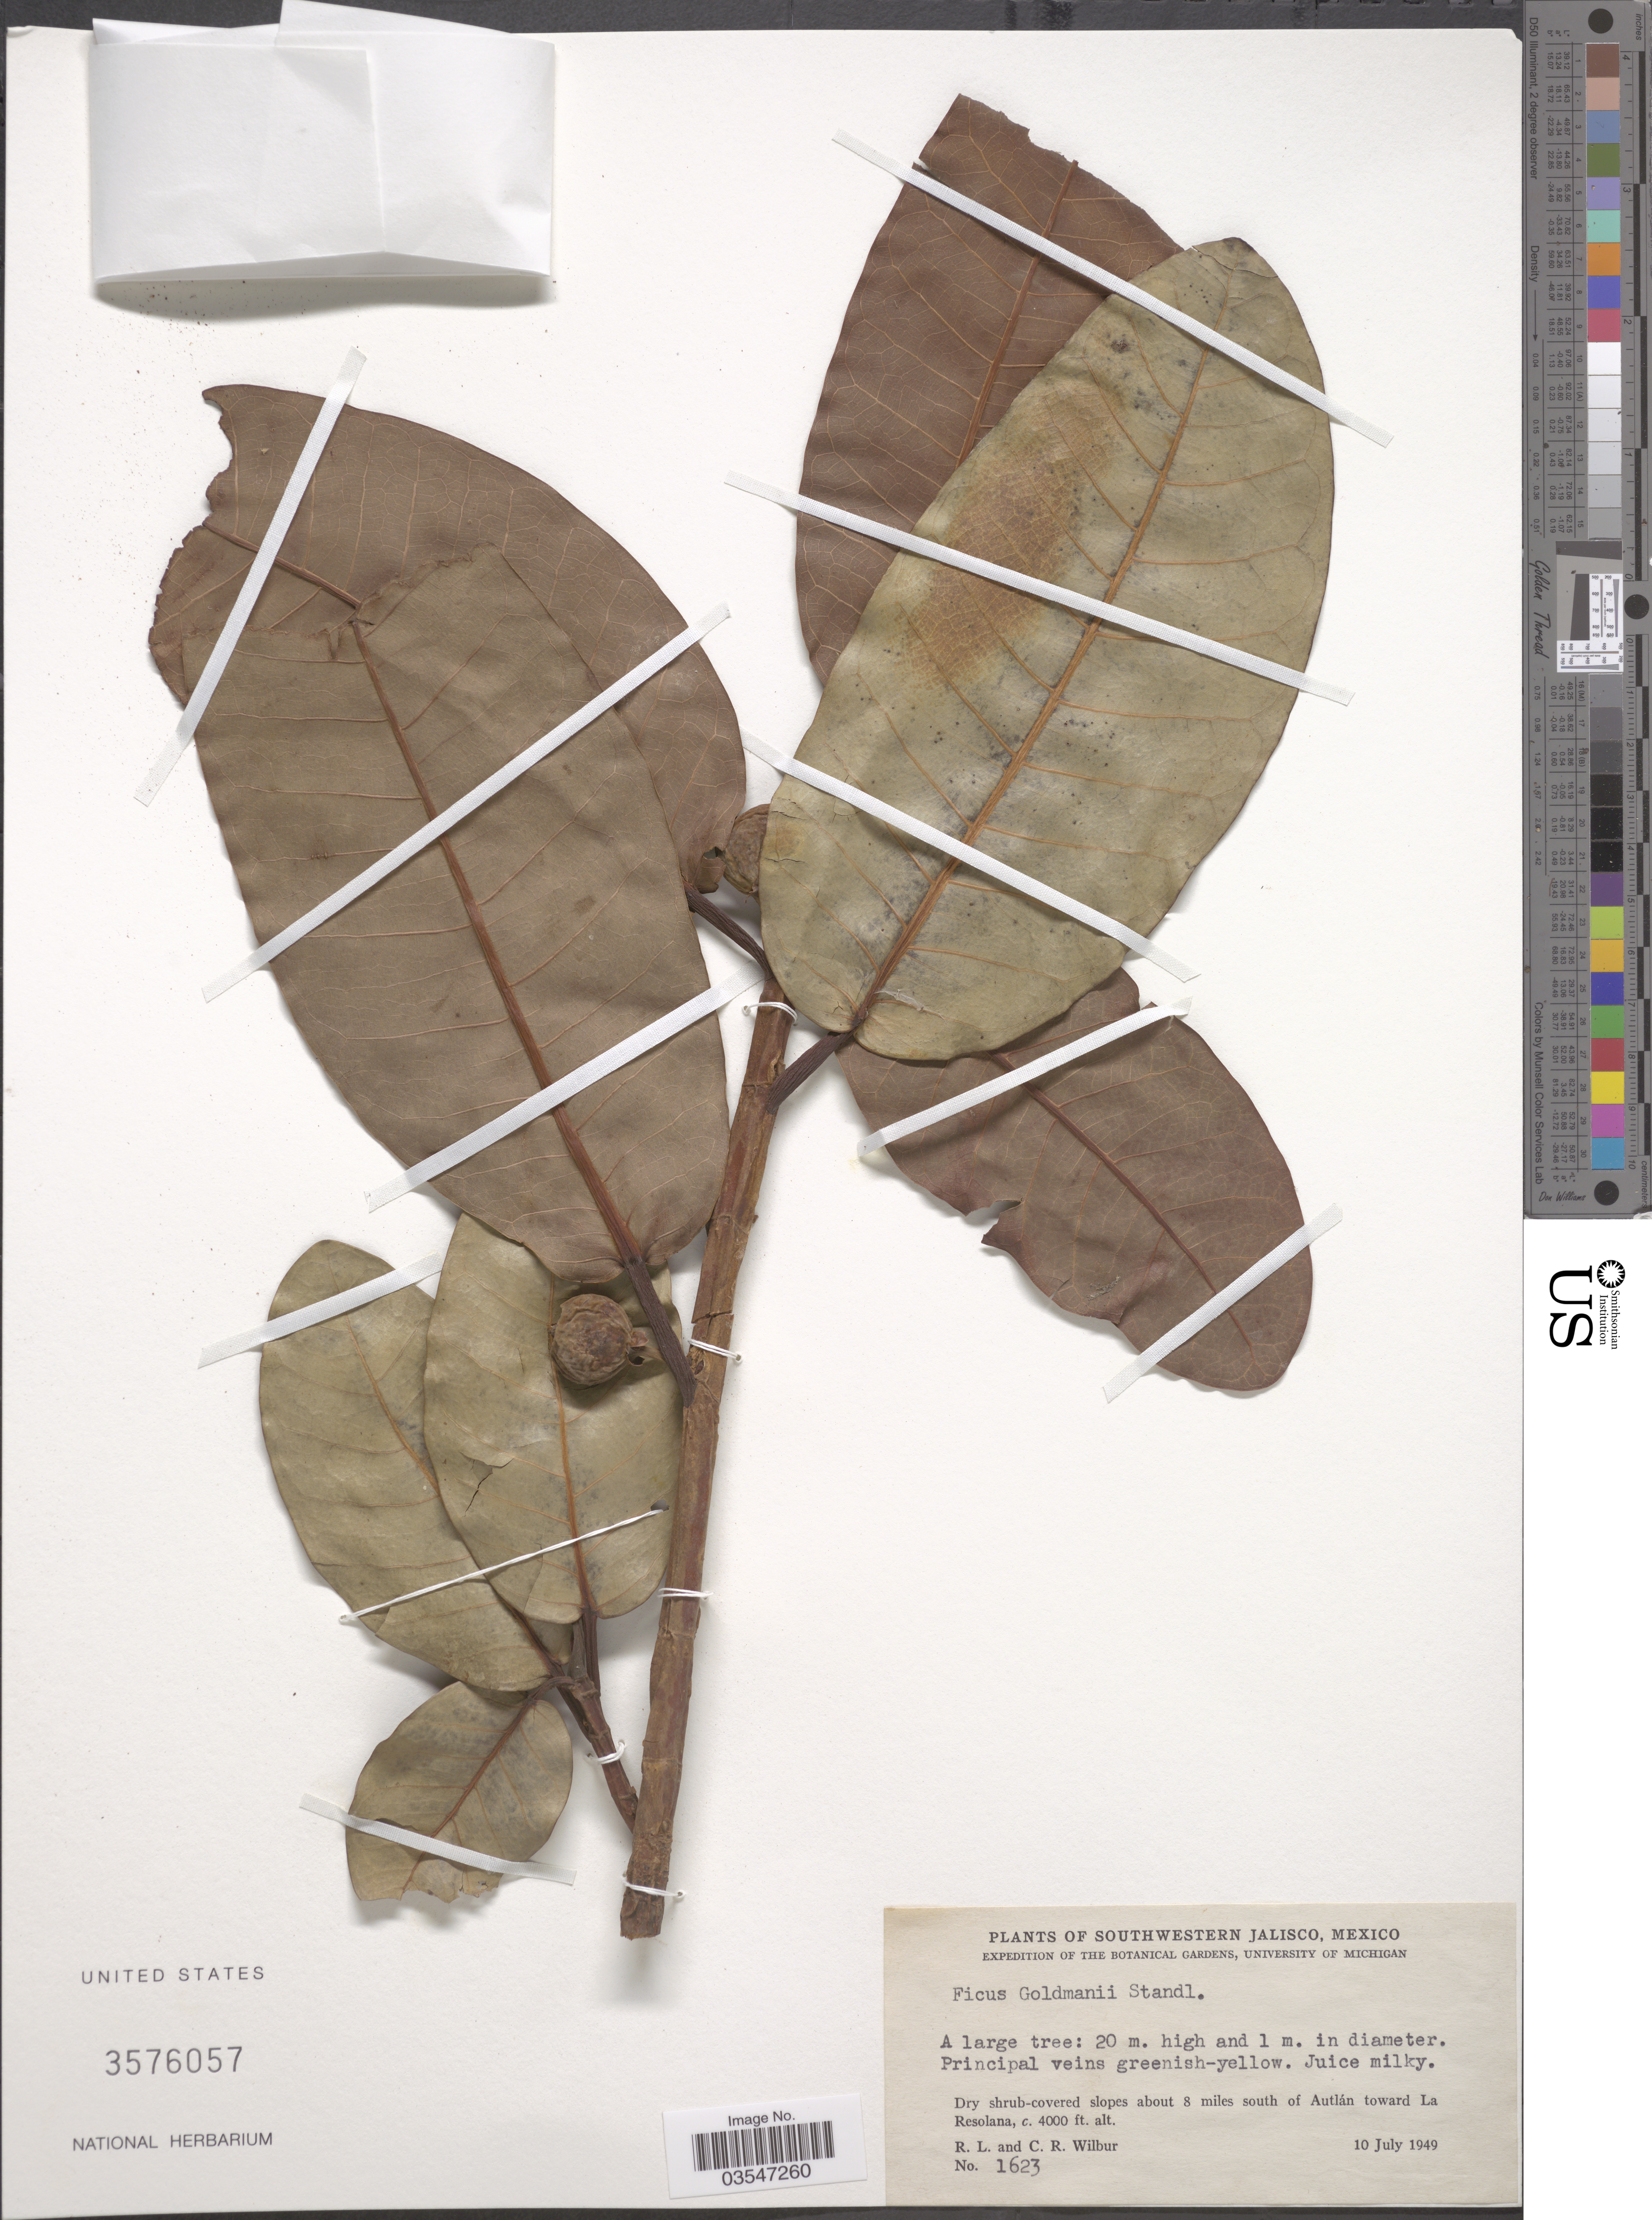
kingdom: Plantae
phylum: Tracheophyta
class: Magnoliopsida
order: Rosales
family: Moraceae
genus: Ficus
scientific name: Ficus goldmanii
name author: Standl.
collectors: R. L. Wilbur & C. Wilbur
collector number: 1623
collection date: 1949-07-10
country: Mexico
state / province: Jalisco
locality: Southwestern Jalisco, Mexico. Dry shrub-covered slopes about 8 miles south of Autlán toward La Resolana.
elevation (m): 1219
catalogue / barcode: US 3576057